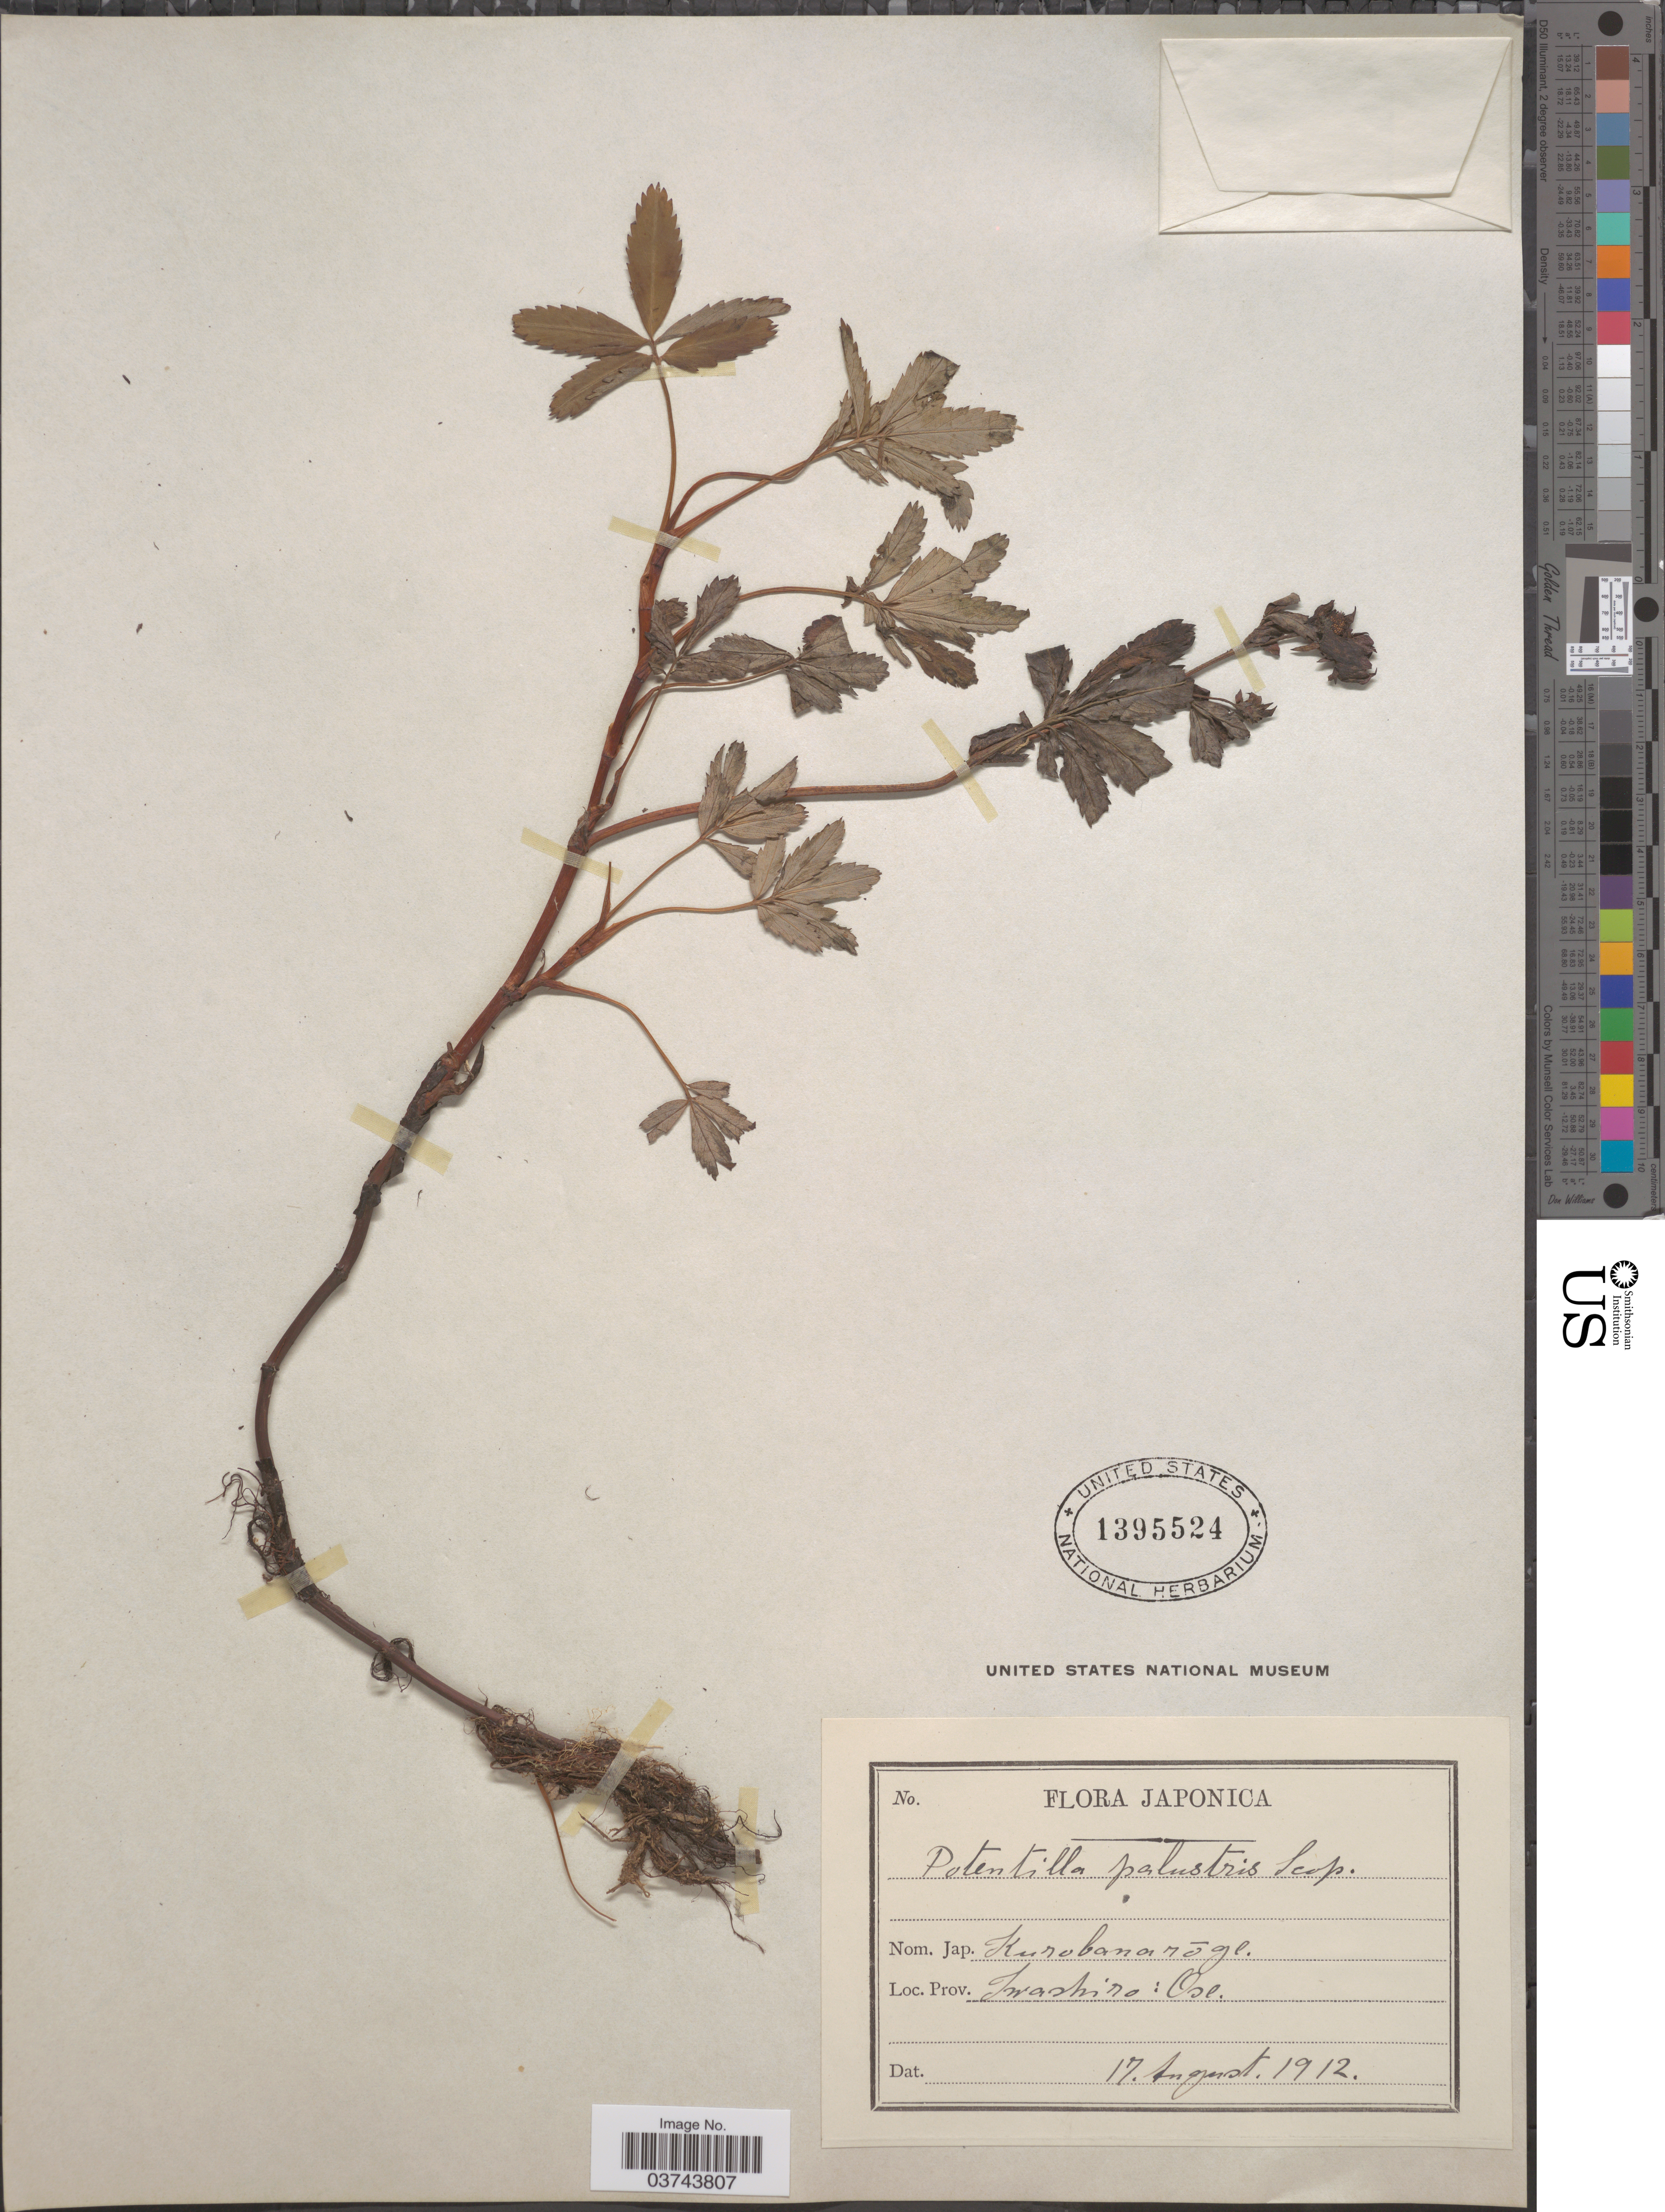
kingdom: Plantae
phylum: Tracheophyta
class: Magnoliopsida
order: Rosales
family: Rosaceae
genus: Comarum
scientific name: Comarum palustre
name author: L.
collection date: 1912-08-17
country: Japan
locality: Prov. Iwashiro: Ose.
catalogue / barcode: US 1395524